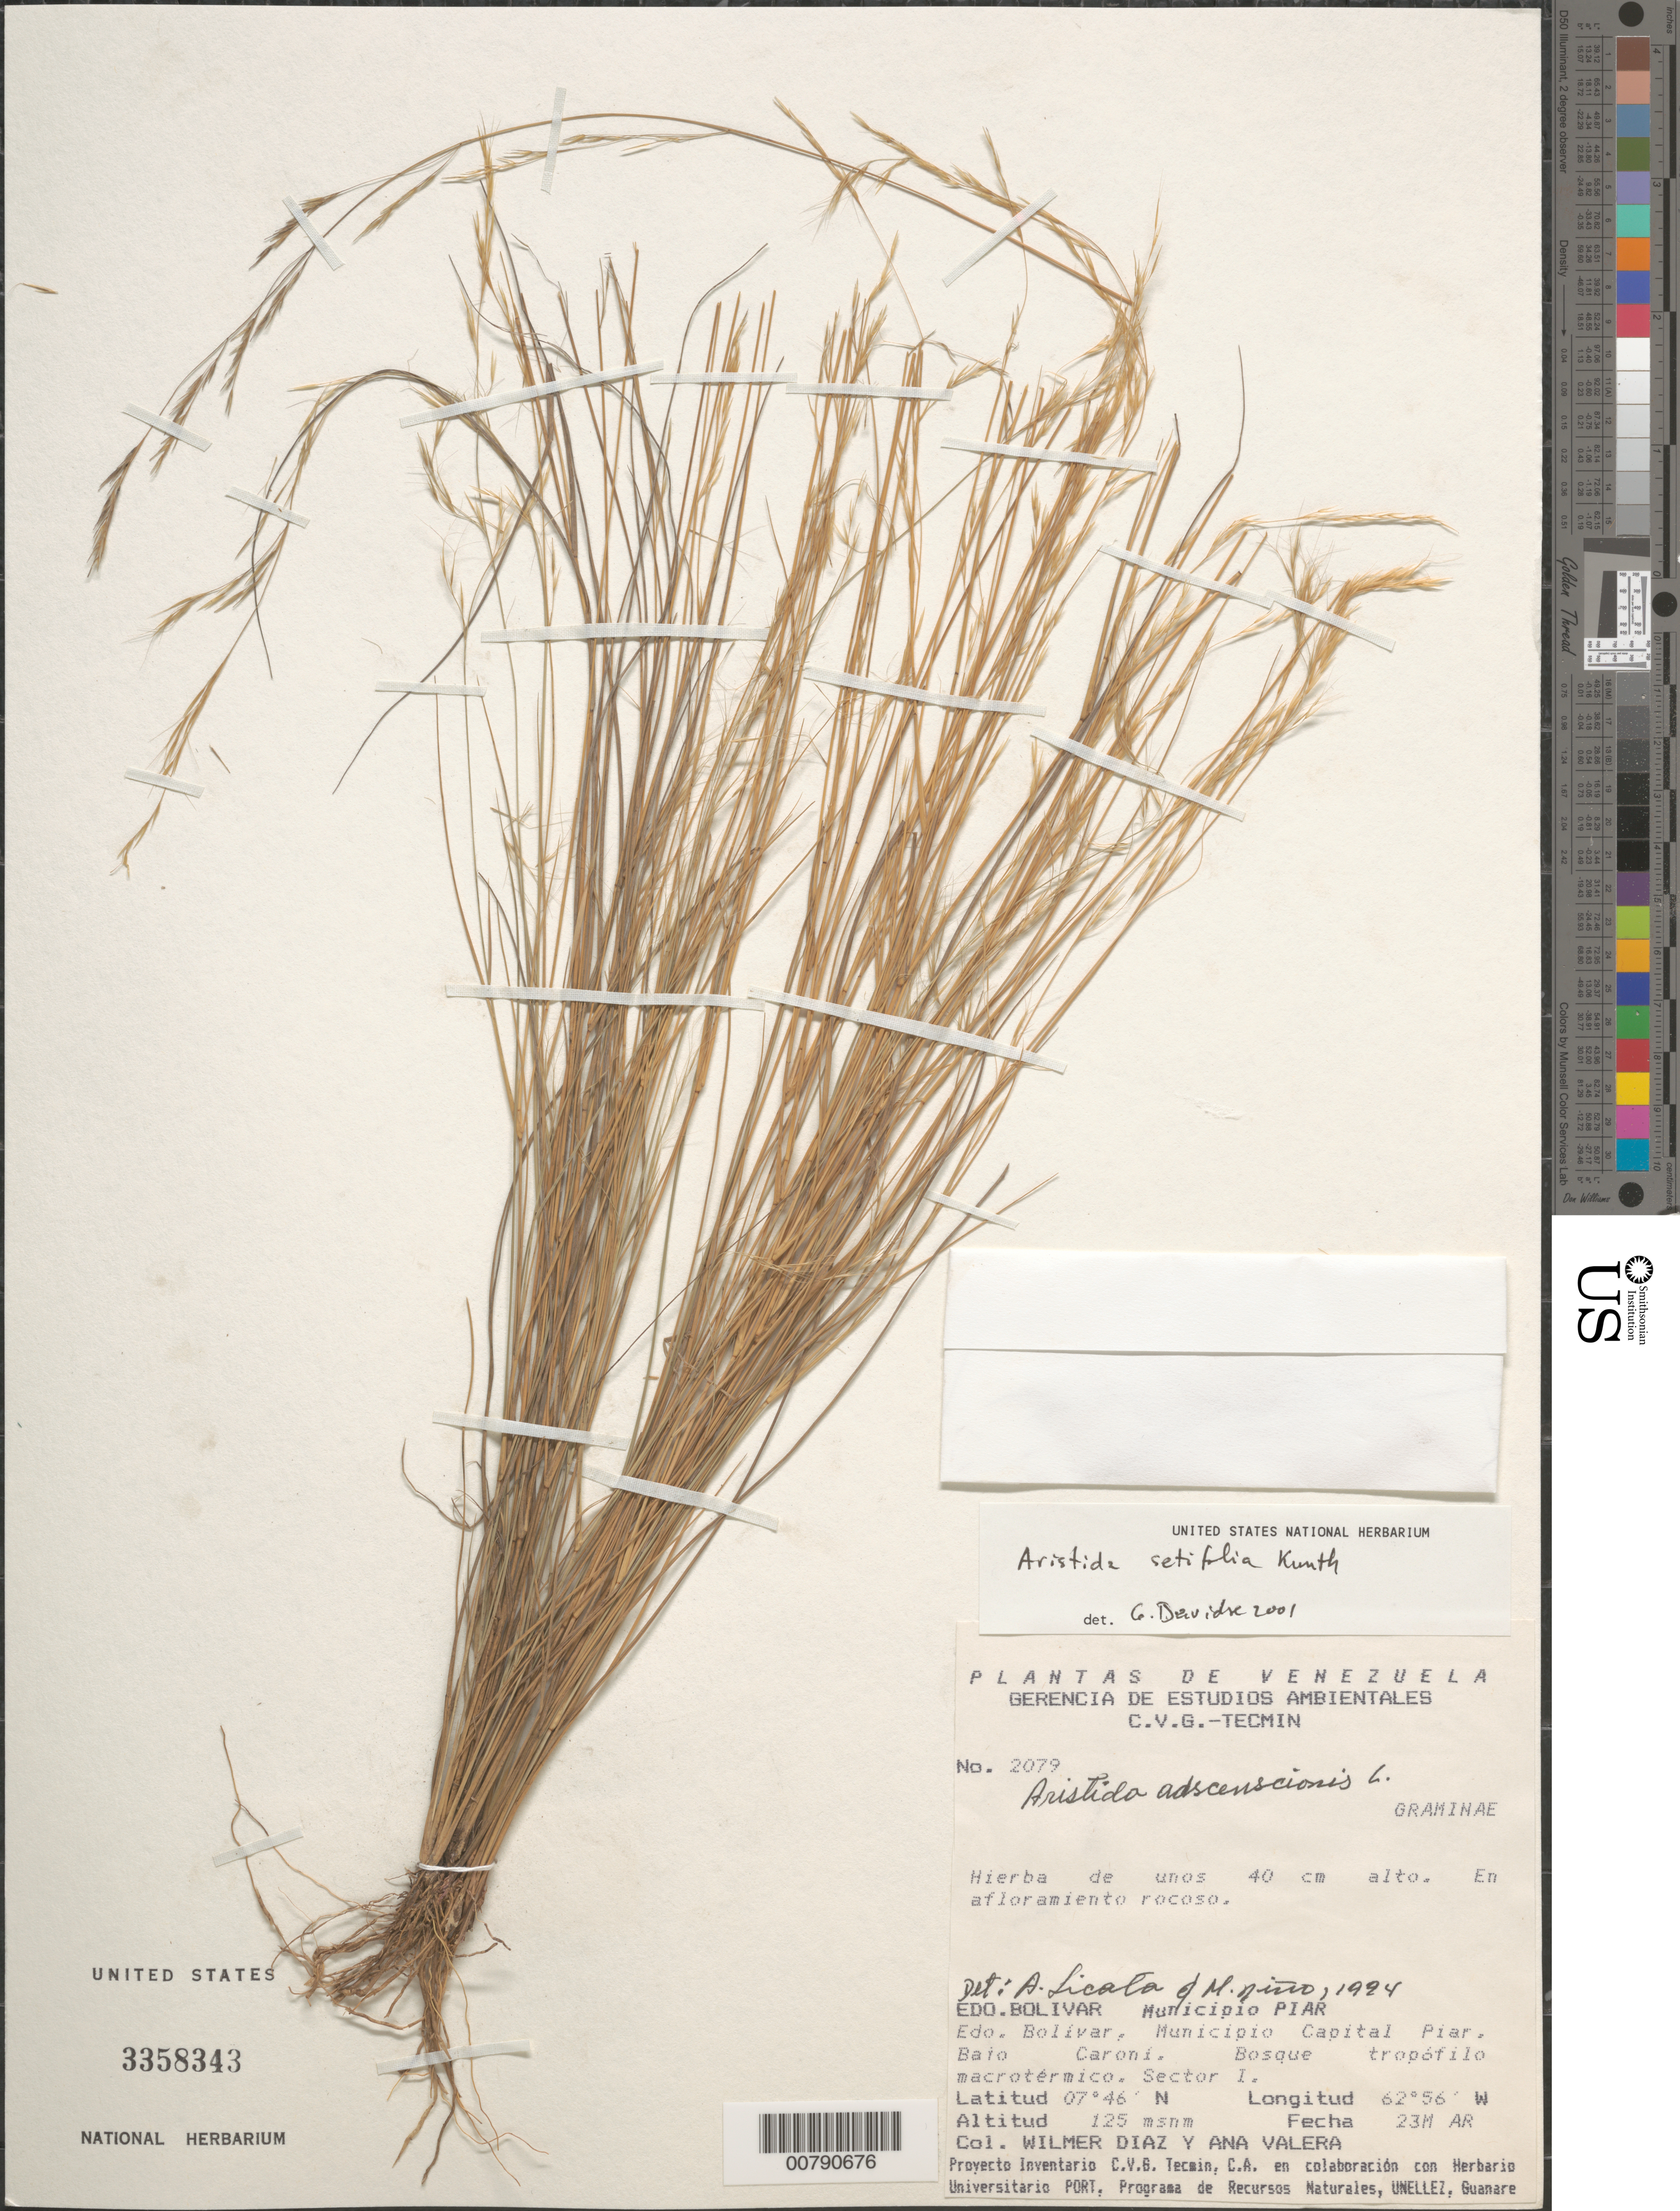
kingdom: Plantae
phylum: Tracheophyta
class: Liliopsida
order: Poales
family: Poaceae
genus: Aristida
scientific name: Aristida setifolia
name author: Kunth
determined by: Davidse, Gerrit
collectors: W. Díaz P. & A. Valera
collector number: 2079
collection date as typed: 23-Mar-94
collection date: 1994-03-23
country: Venezuela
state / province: Bolívar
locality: Mun. Piar, Mun. Capital Piar, Bajo Caroní, Sector I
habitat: Afloramiento rocoso; Bosque tropófilo macrotérmico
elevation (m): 125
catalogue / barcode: US 3358343